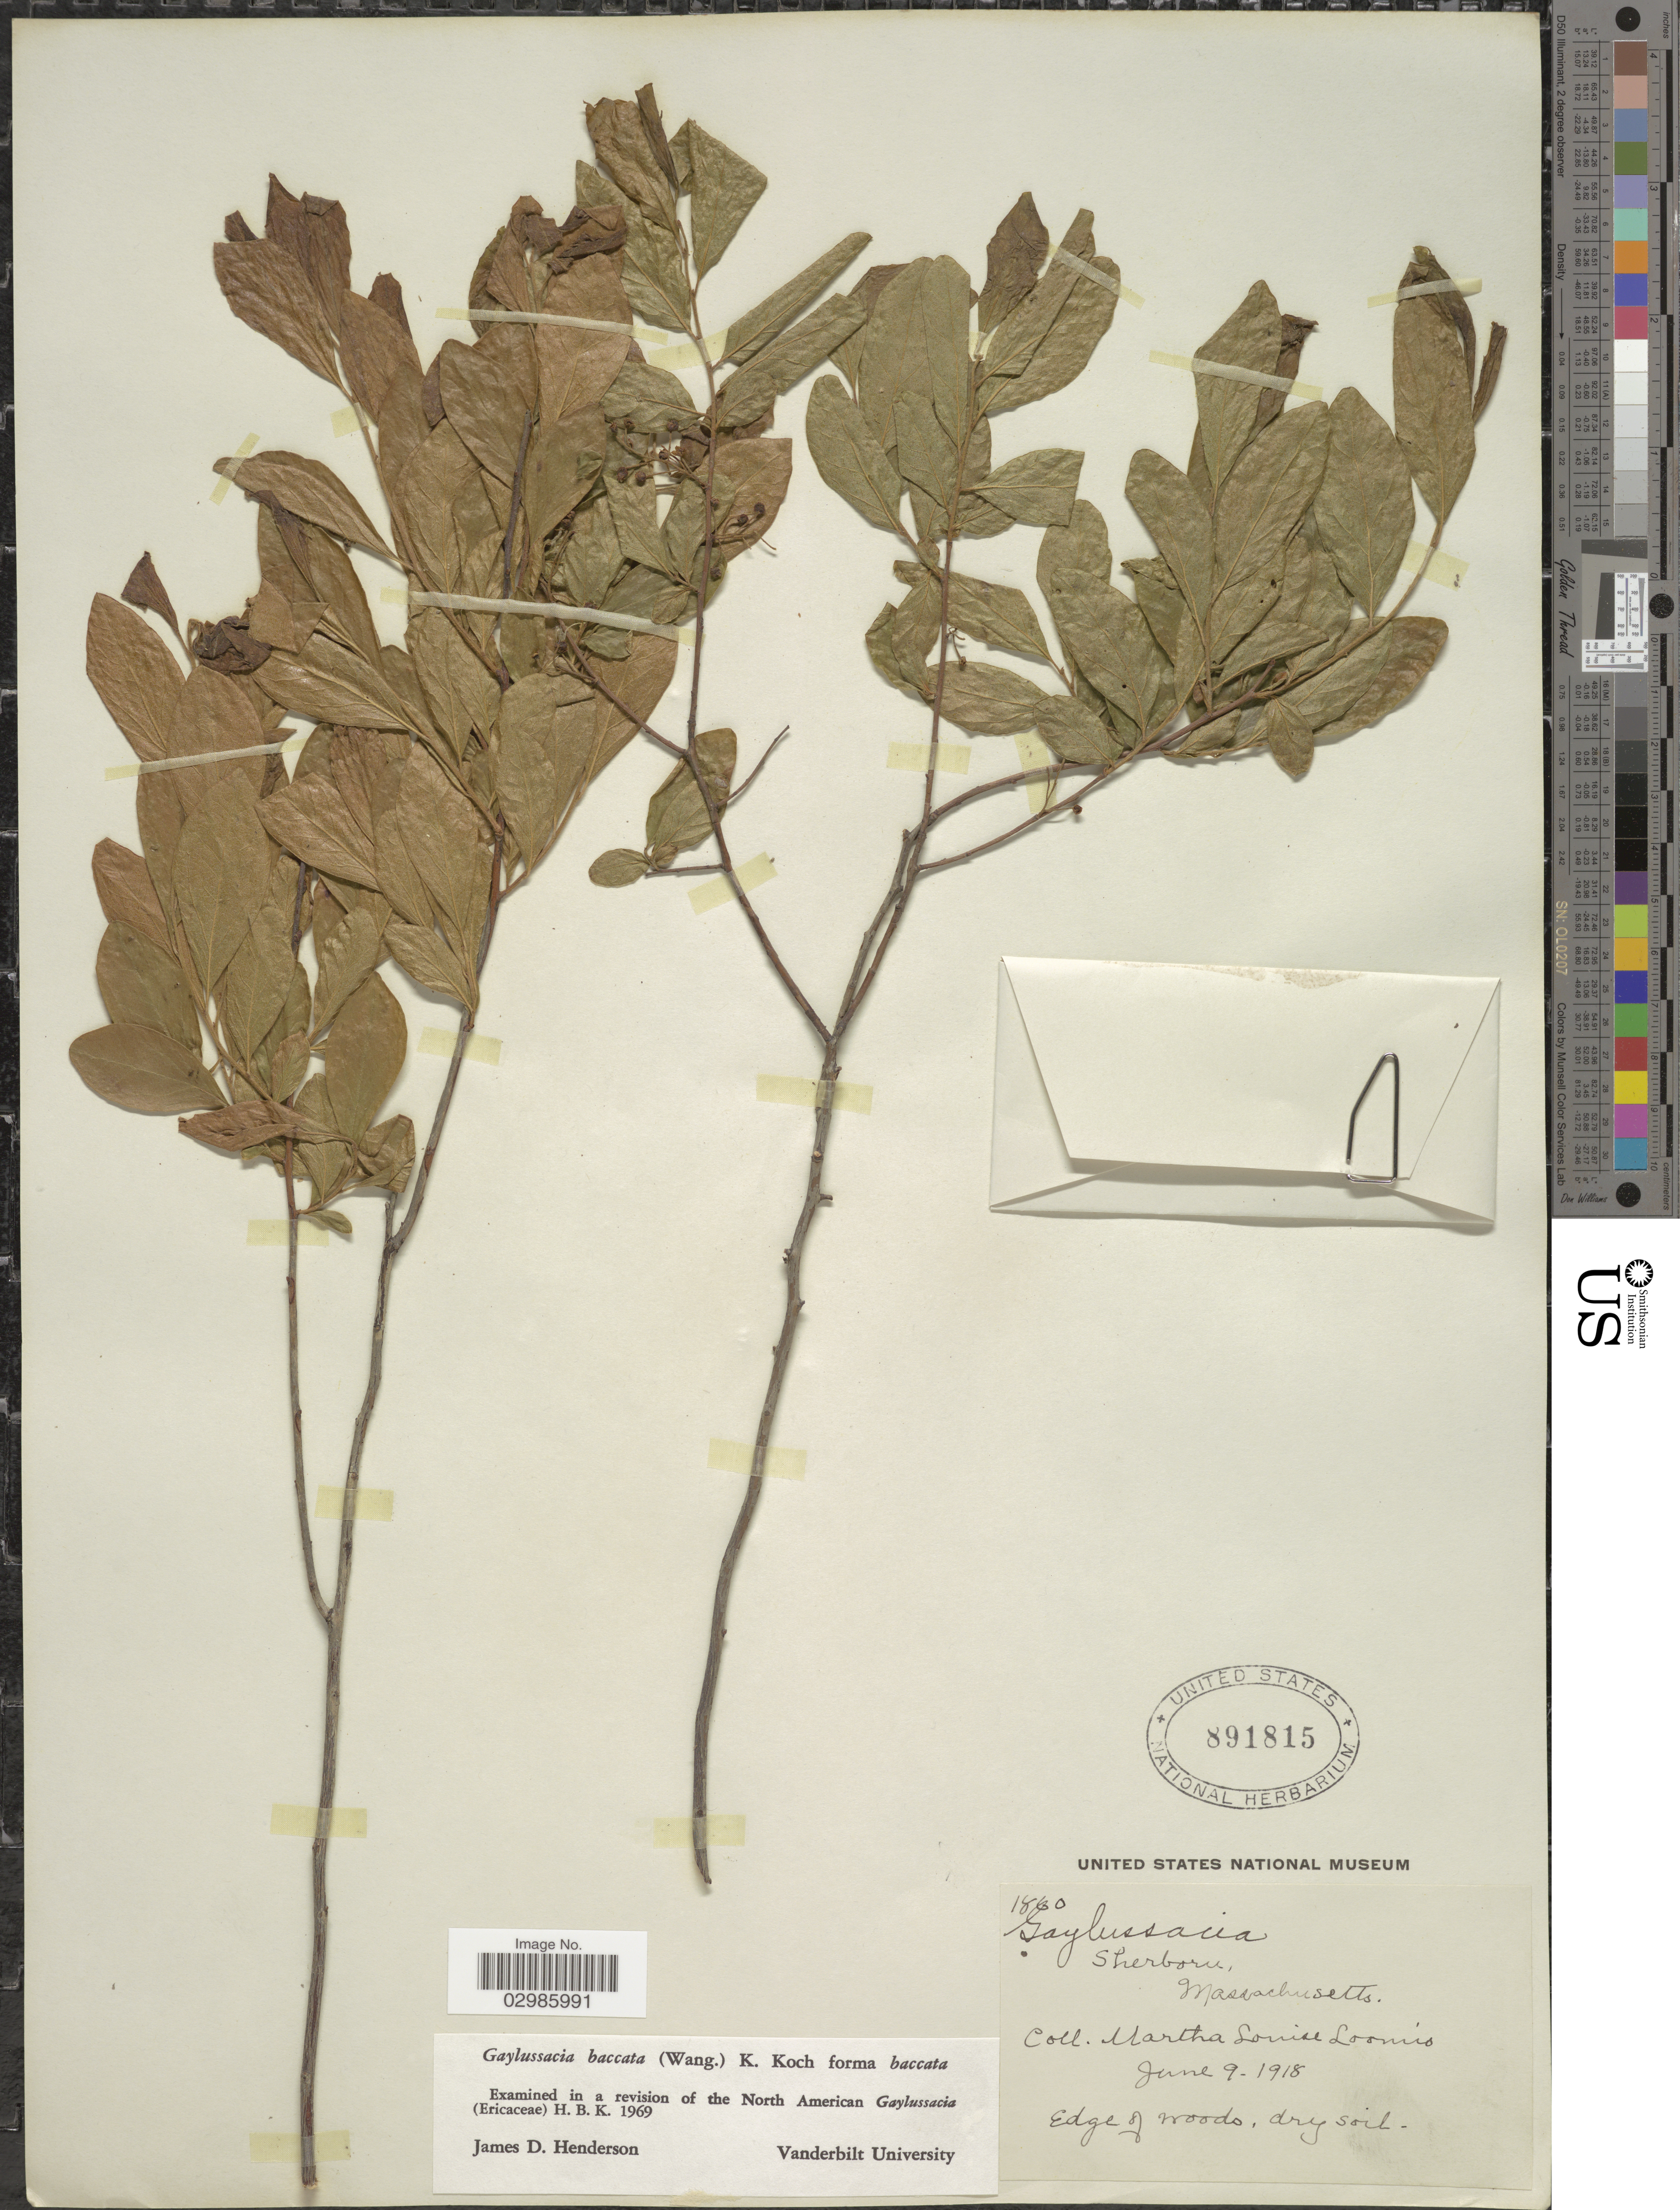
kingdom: Plantae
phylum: Tracheophyta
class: Magnoliopsida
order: Ericales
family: Ericaceae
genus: Gaylussacia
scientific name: Gaylussacia baccata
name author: (Wangenh.) K. Koch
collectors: M. L. Loomis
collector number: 1860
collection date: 1918-06-09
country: United States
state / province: Massachusetts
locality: Sherborn.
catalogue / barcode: US 891815